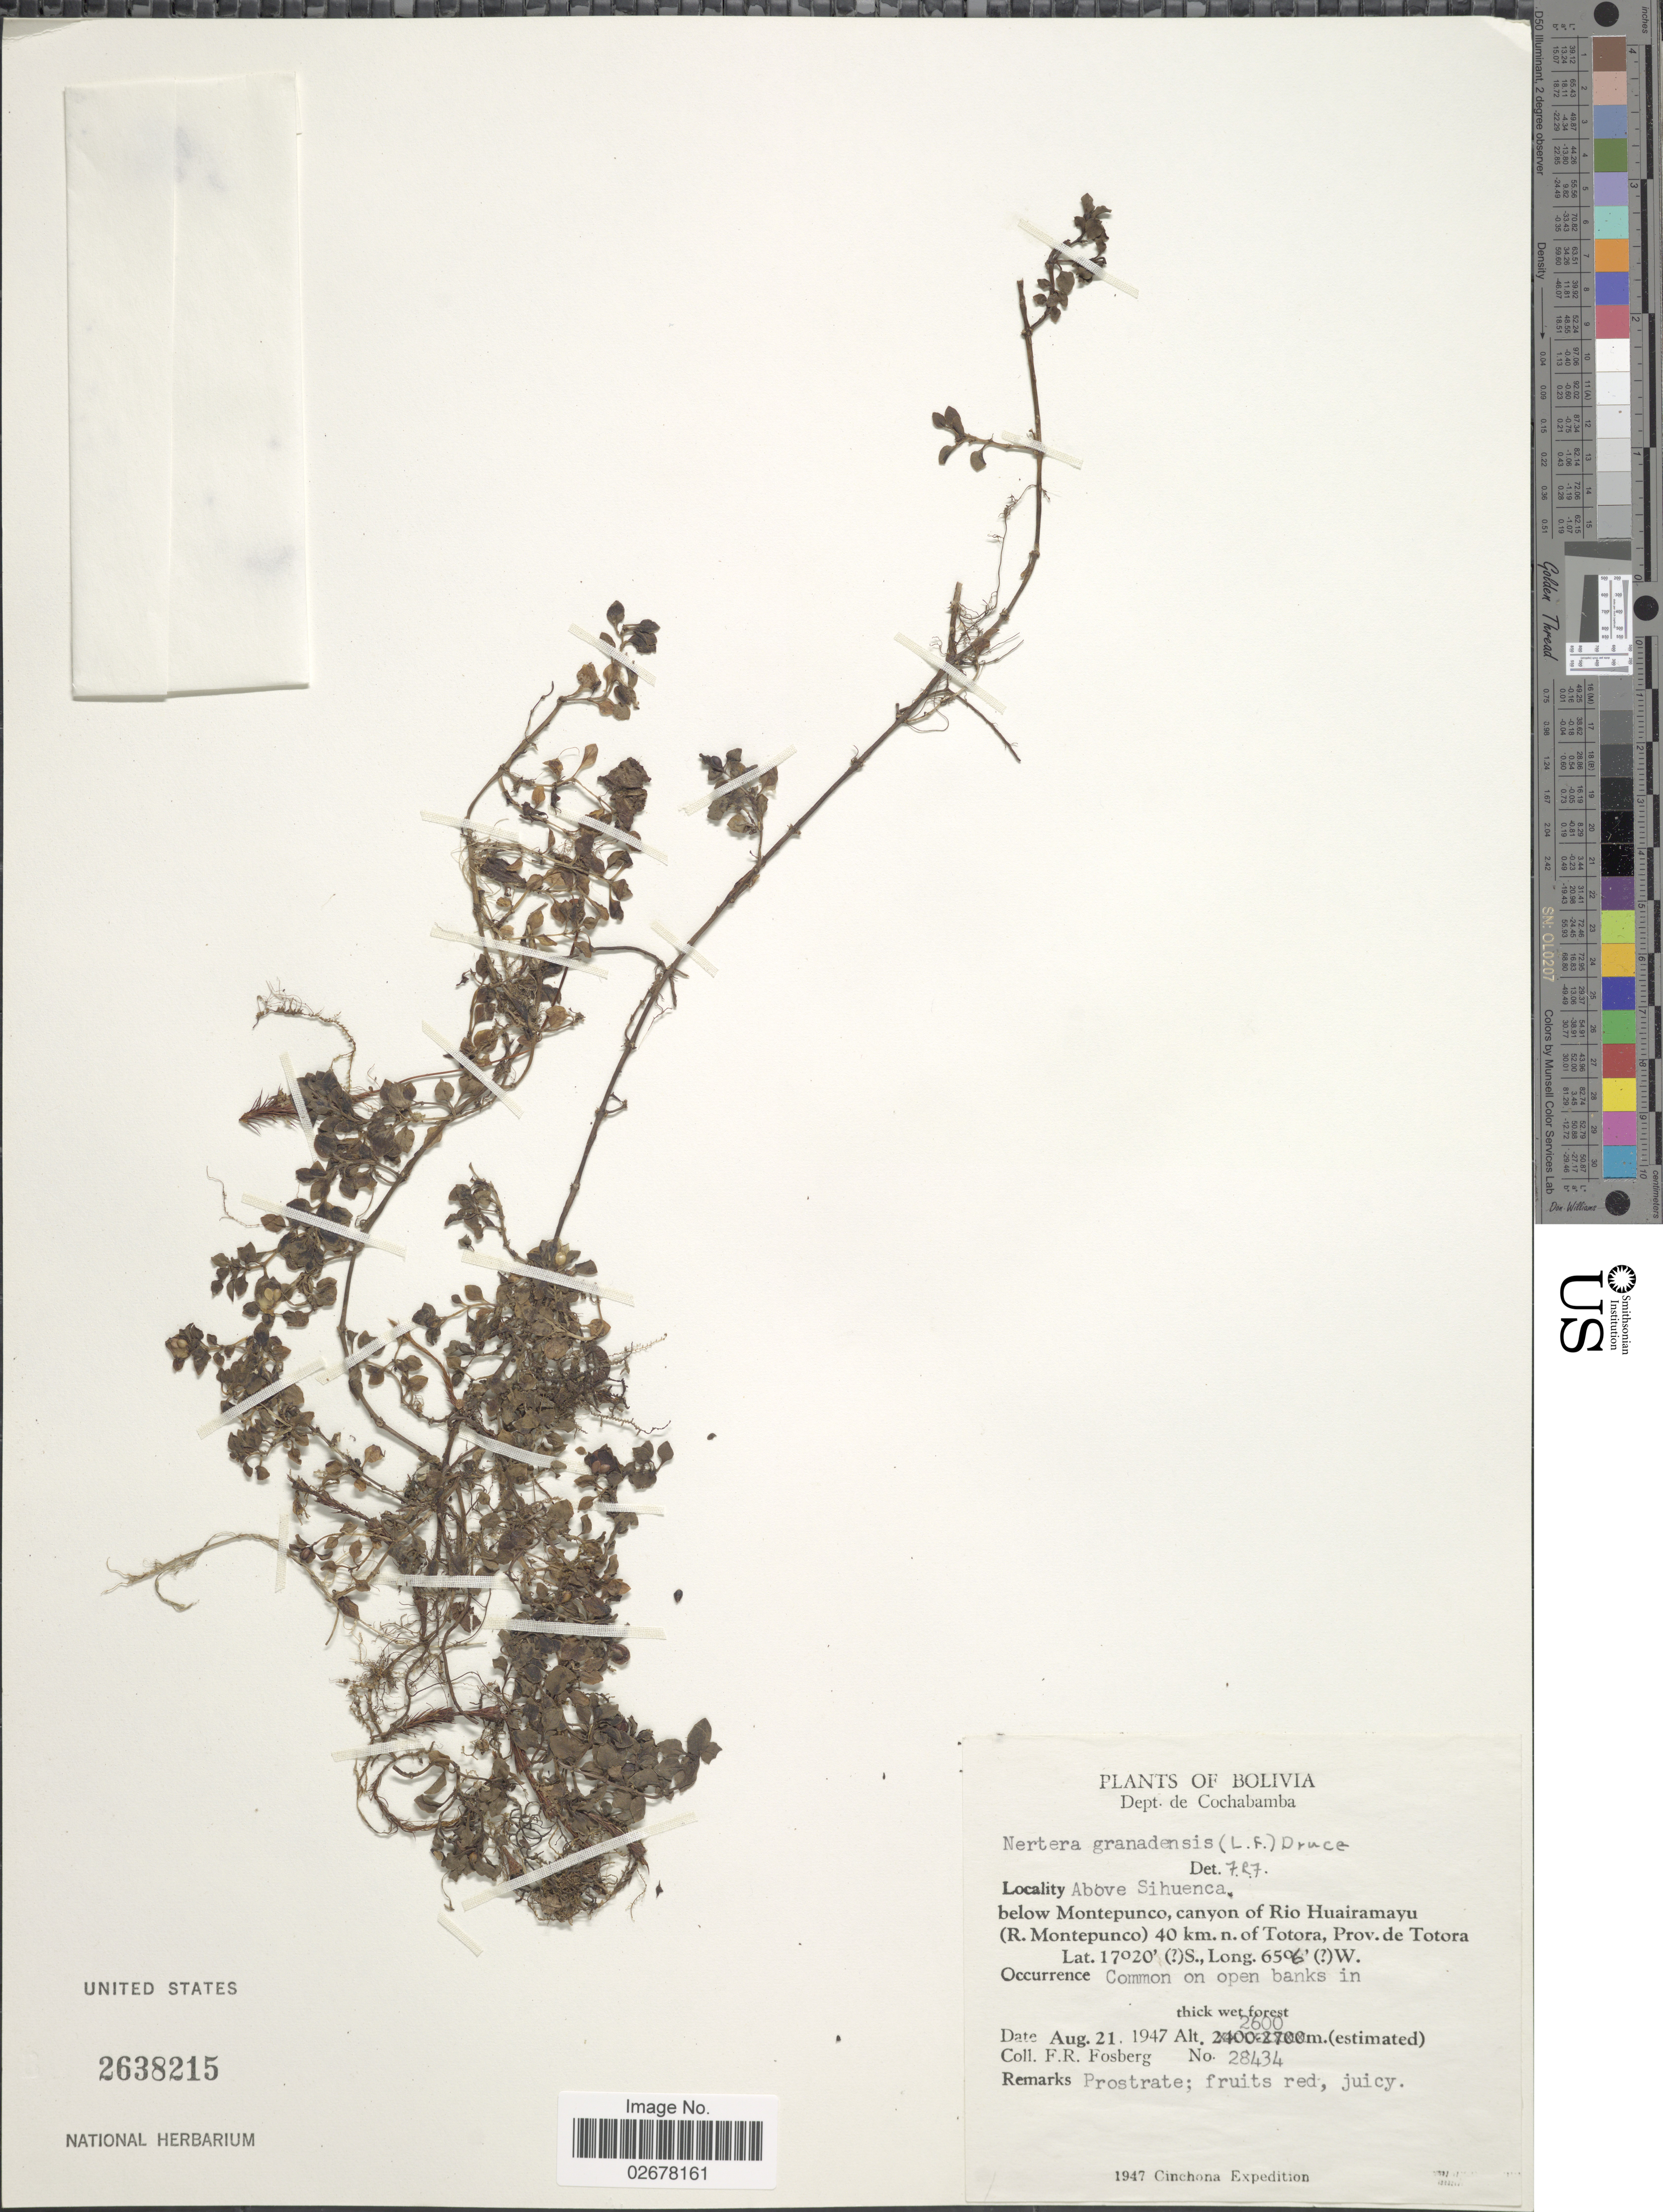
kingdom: Plantae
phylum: Tracheophyta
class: Magnoliopsida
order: Gentianales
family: Rubiaceae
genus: Nertera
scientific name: Nertera depressa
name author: Banks & Sol. ex Gaertn.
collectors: F. R. Fosberg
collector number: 28434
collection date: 1947-08-21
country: Bolivia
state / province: Cochabamba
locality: Dept. de Cochabamba, above Sihuenca, below Montepunco, canyon of Rio Huairamayu (R. Montepunco) 40 km n. of Totora, Prov. de Totora, Common on open banks in thick wet forest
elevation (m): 2600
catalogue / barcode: US 2638215